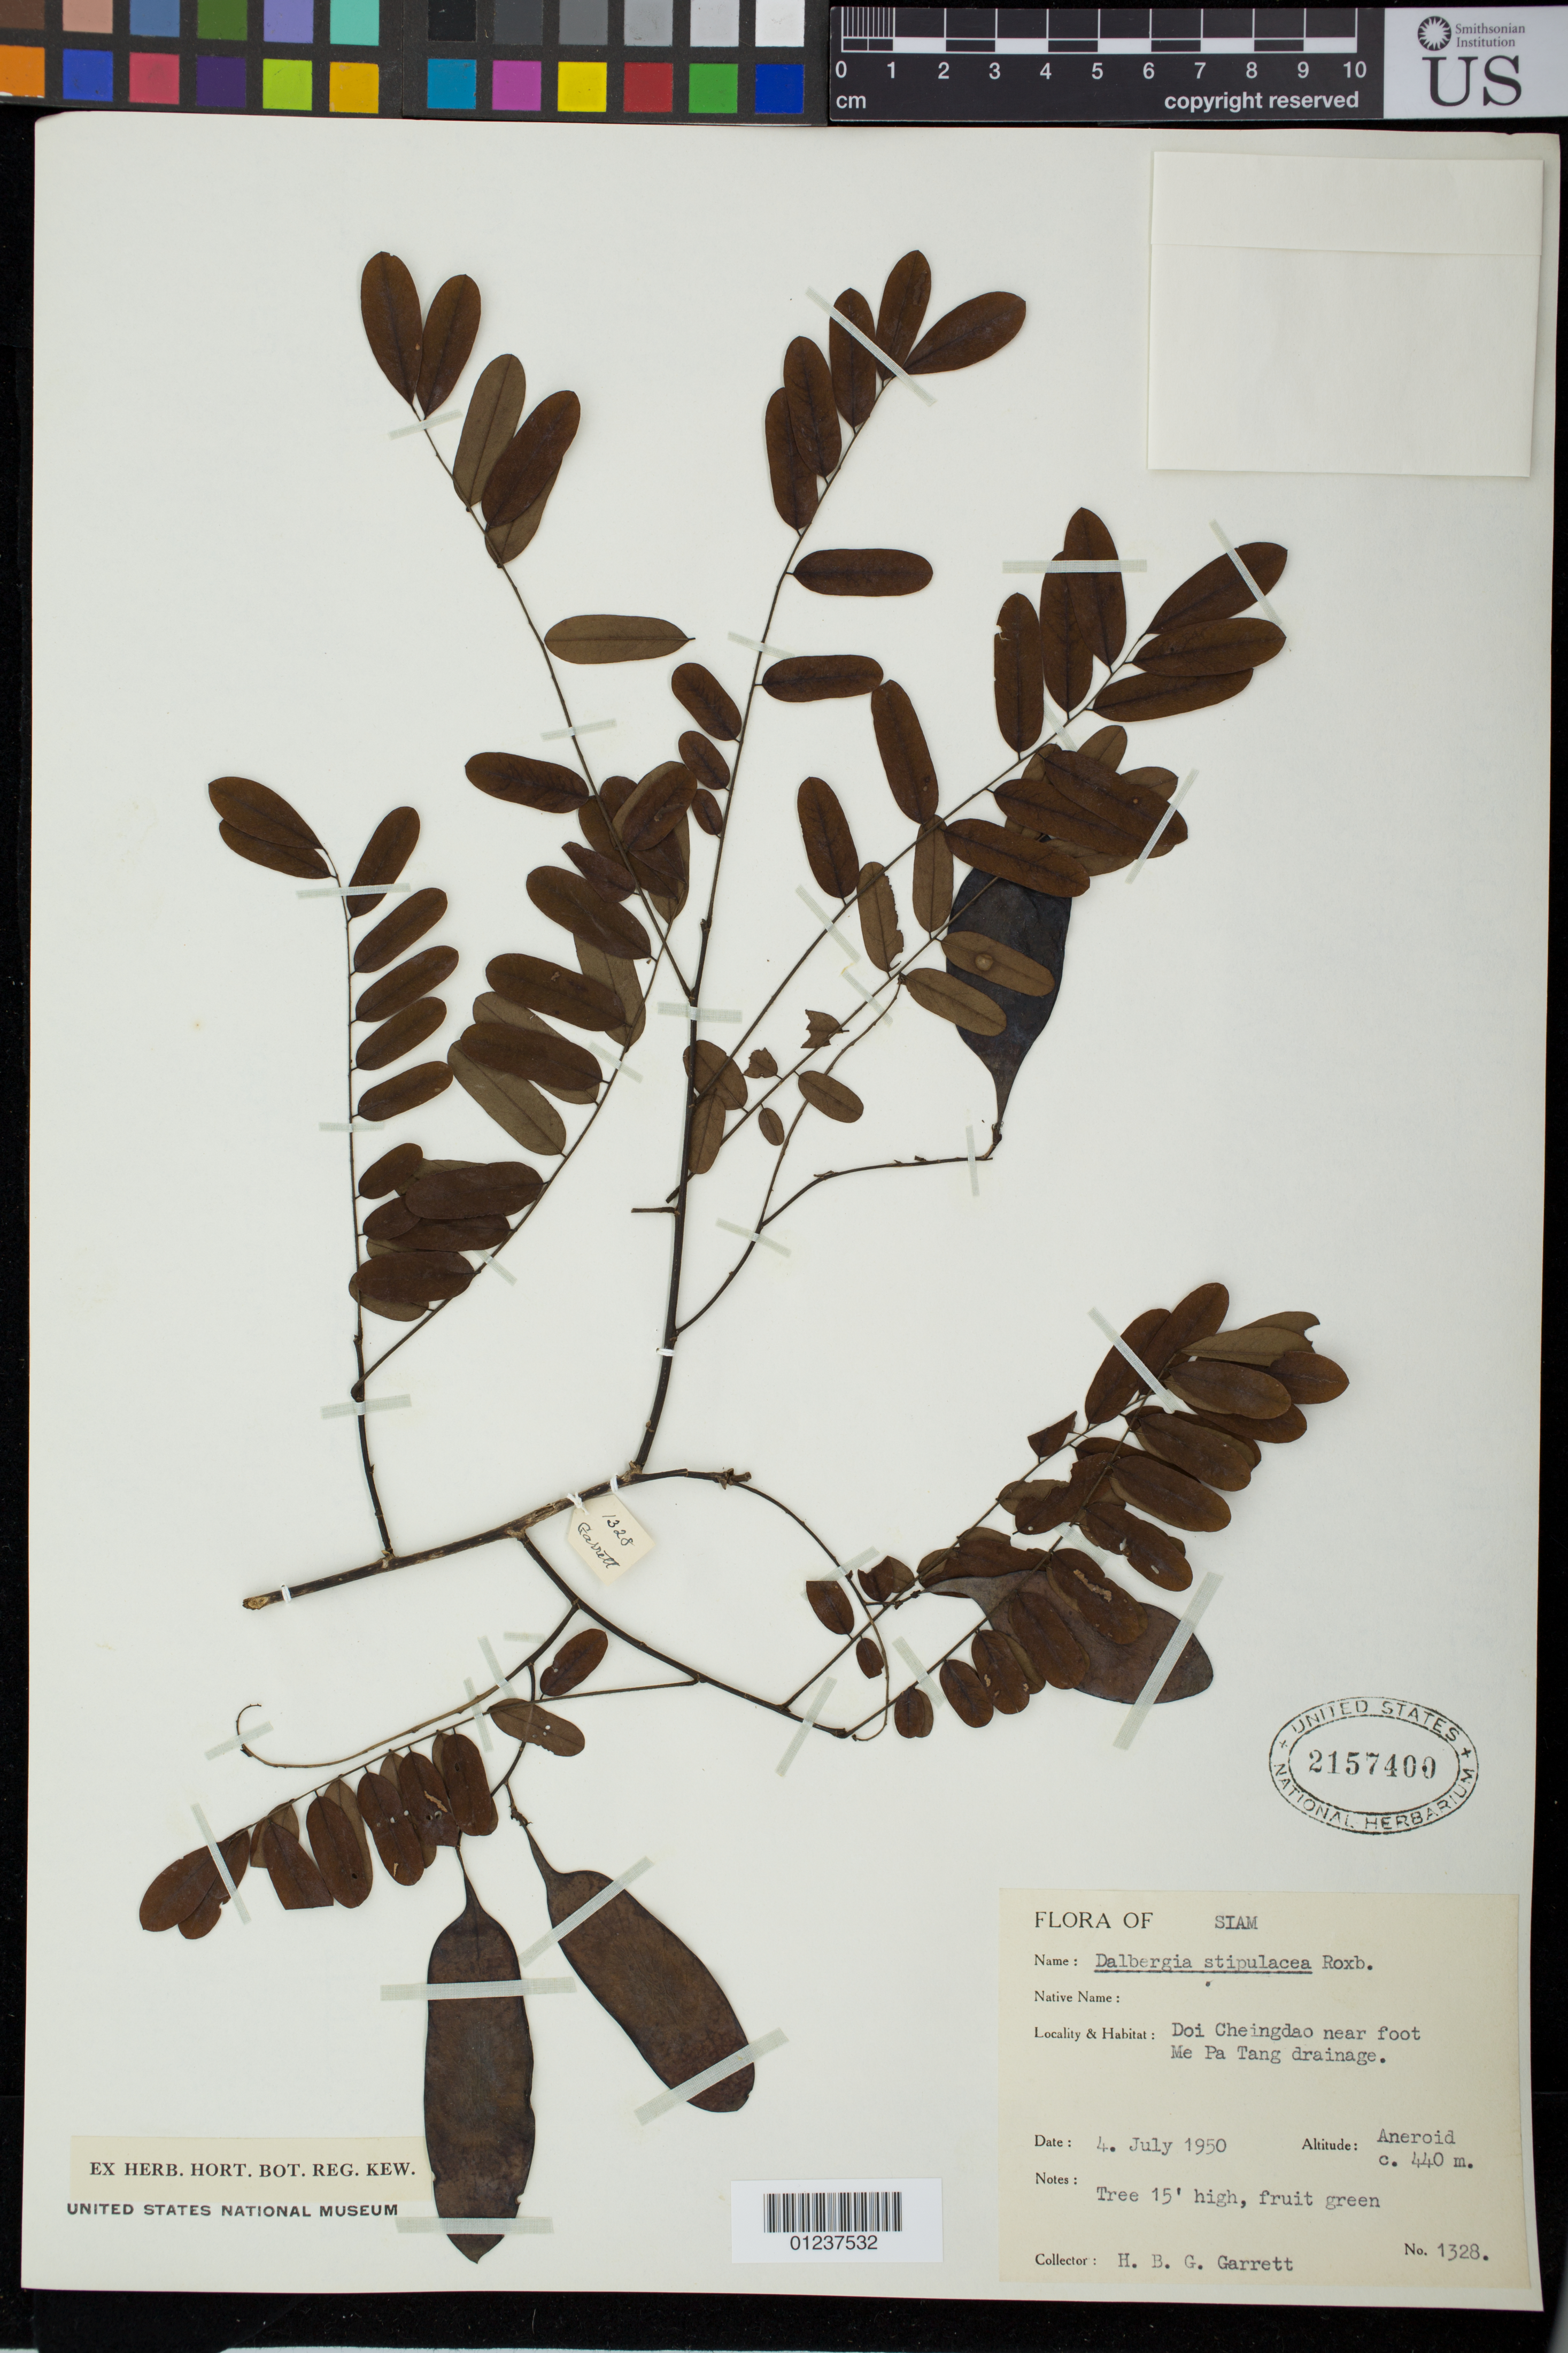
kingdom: Plantae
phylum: Tracheophyta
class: Magnoliopsida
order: Fabales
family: Fabaceae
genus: Dalbergia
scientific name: Dalbergia stipulacea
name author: Roxb.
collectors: H. Garrett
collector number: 1328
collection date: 1950-07-04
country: Thailand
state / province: Chiang Mai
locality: Doi Cheingdao near foot Me pa Tang Drainage.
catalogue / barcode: US 2157400